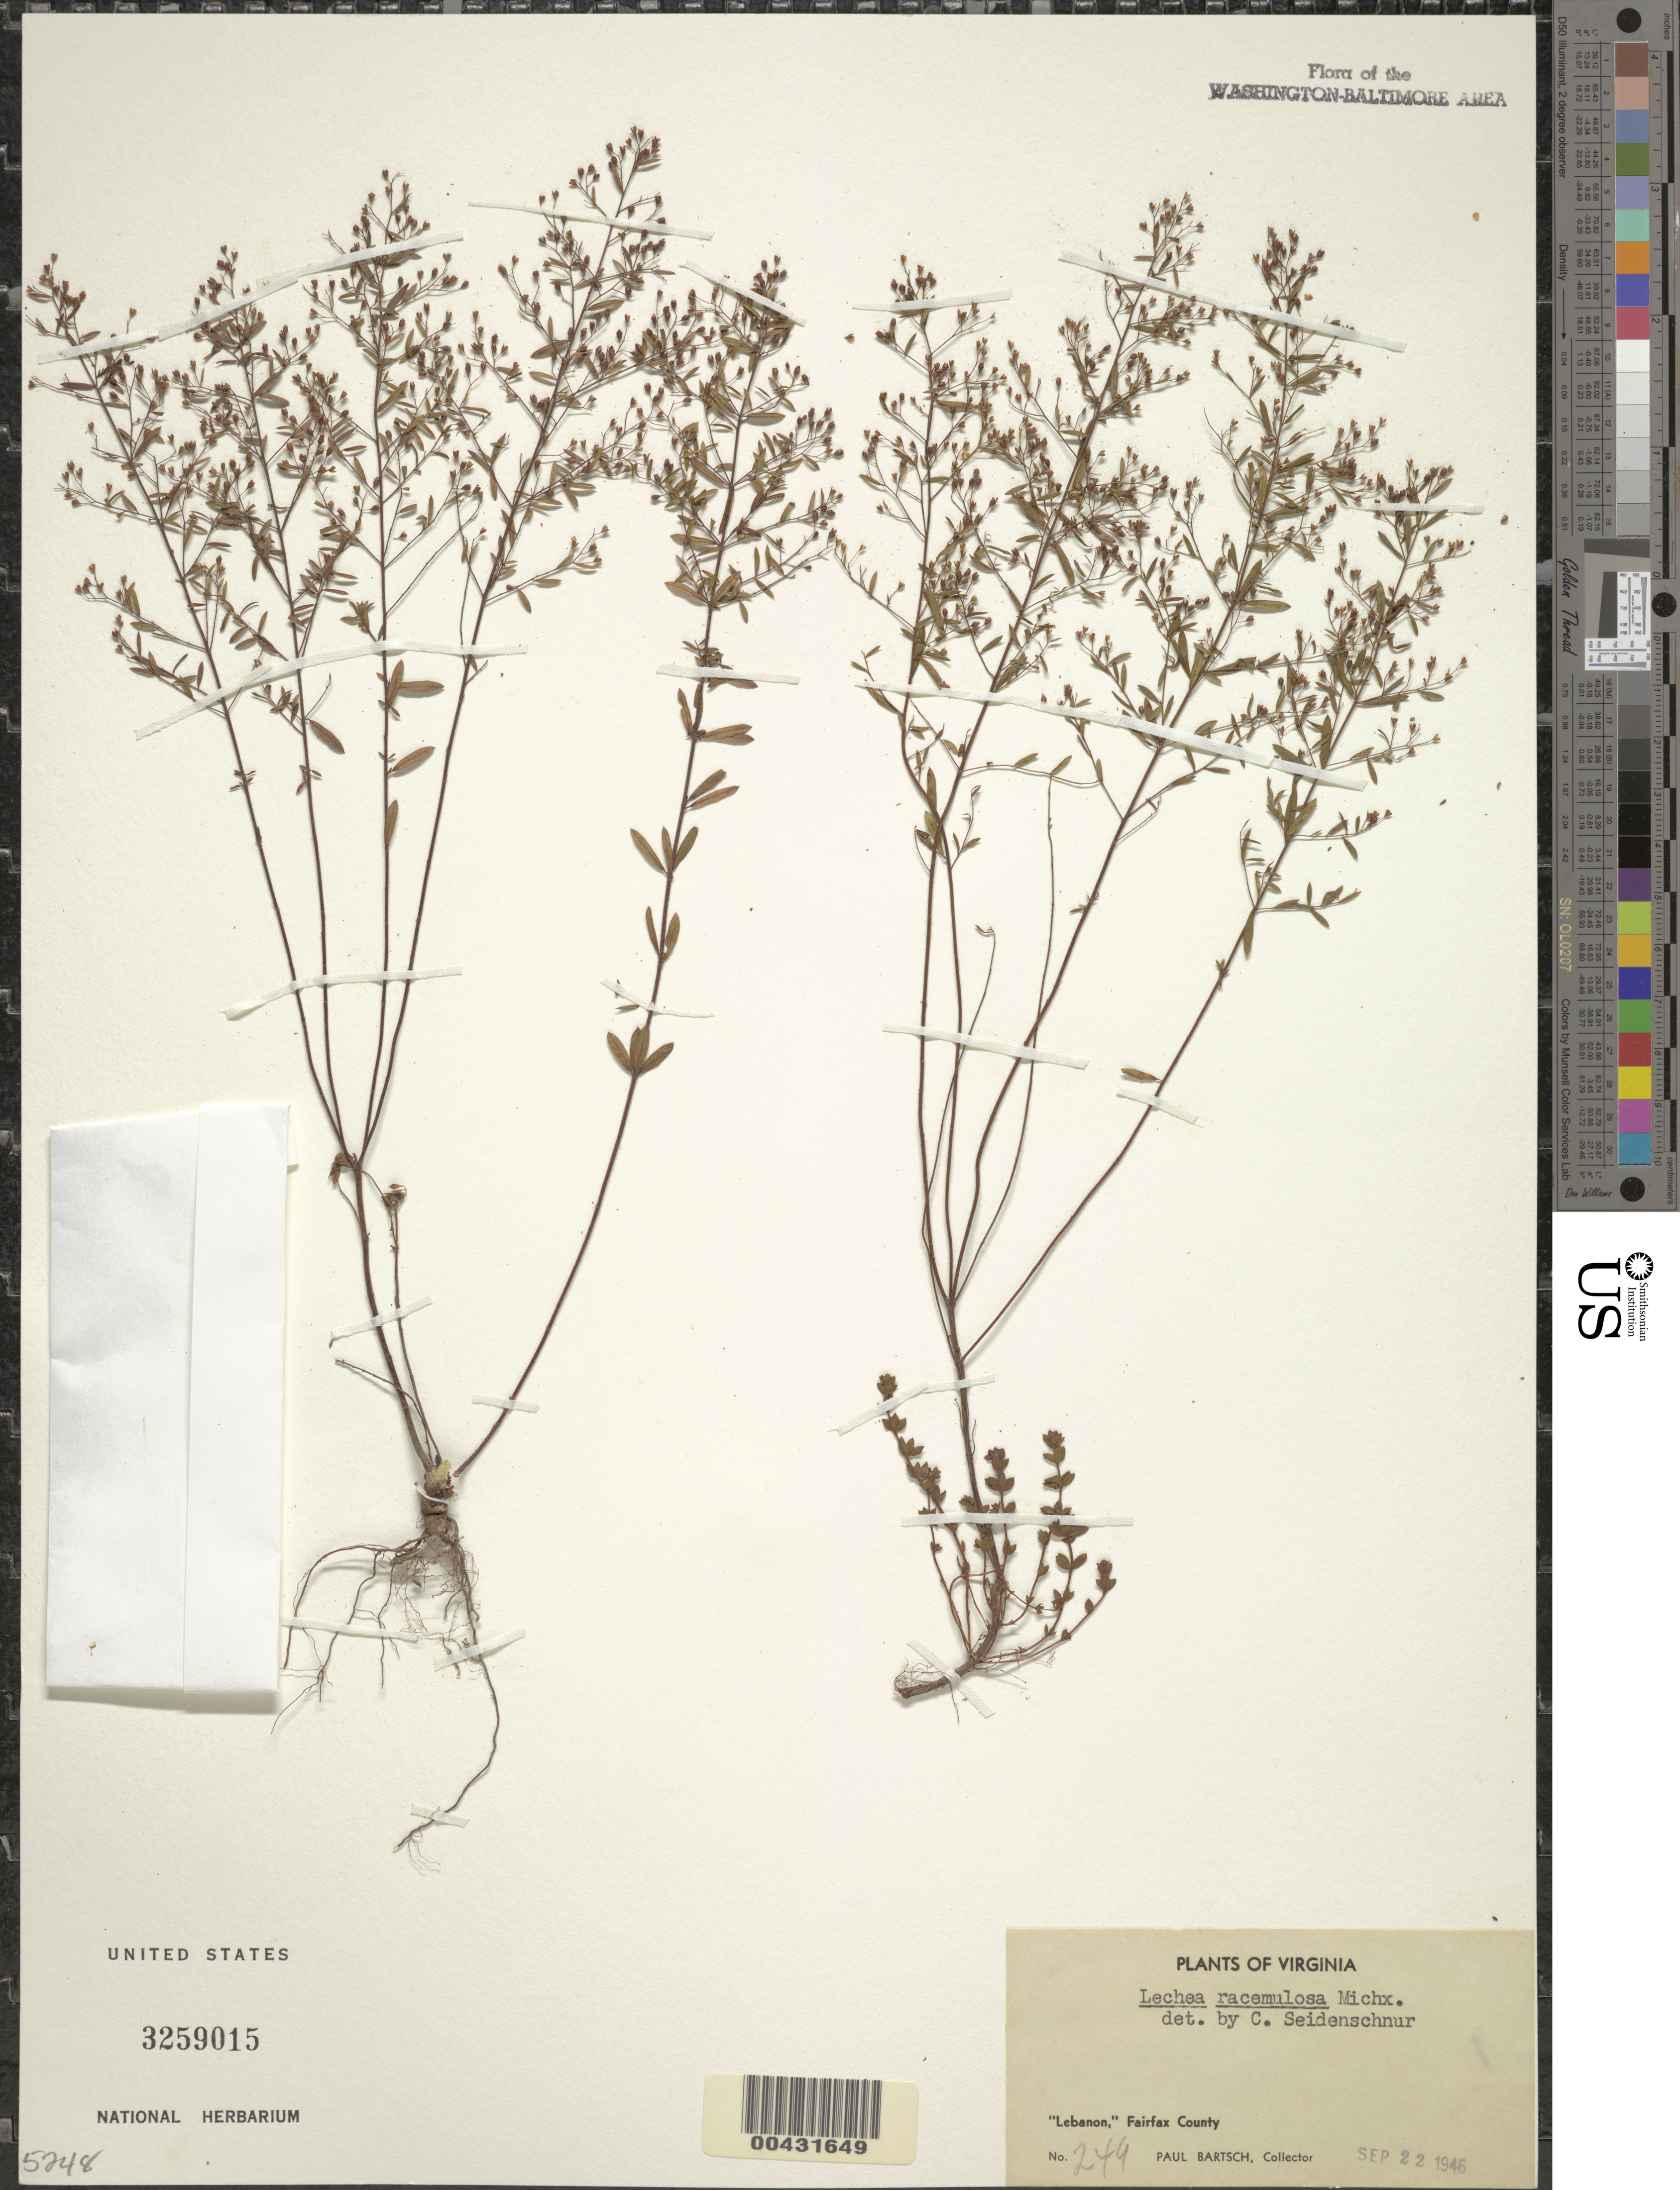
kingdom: Plantae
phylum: Tracheophyta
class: Magnoliopsida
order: Malvales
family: Cistaceae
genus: Lechea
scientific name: Lechea racemulosa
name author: Michx.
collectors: P. Bartsch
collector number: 249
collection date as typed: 22 Sep 1946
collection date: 1946-09-22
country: United States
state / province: Virginia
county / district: Fairfax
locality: Lebanon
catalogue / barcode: US 3259015